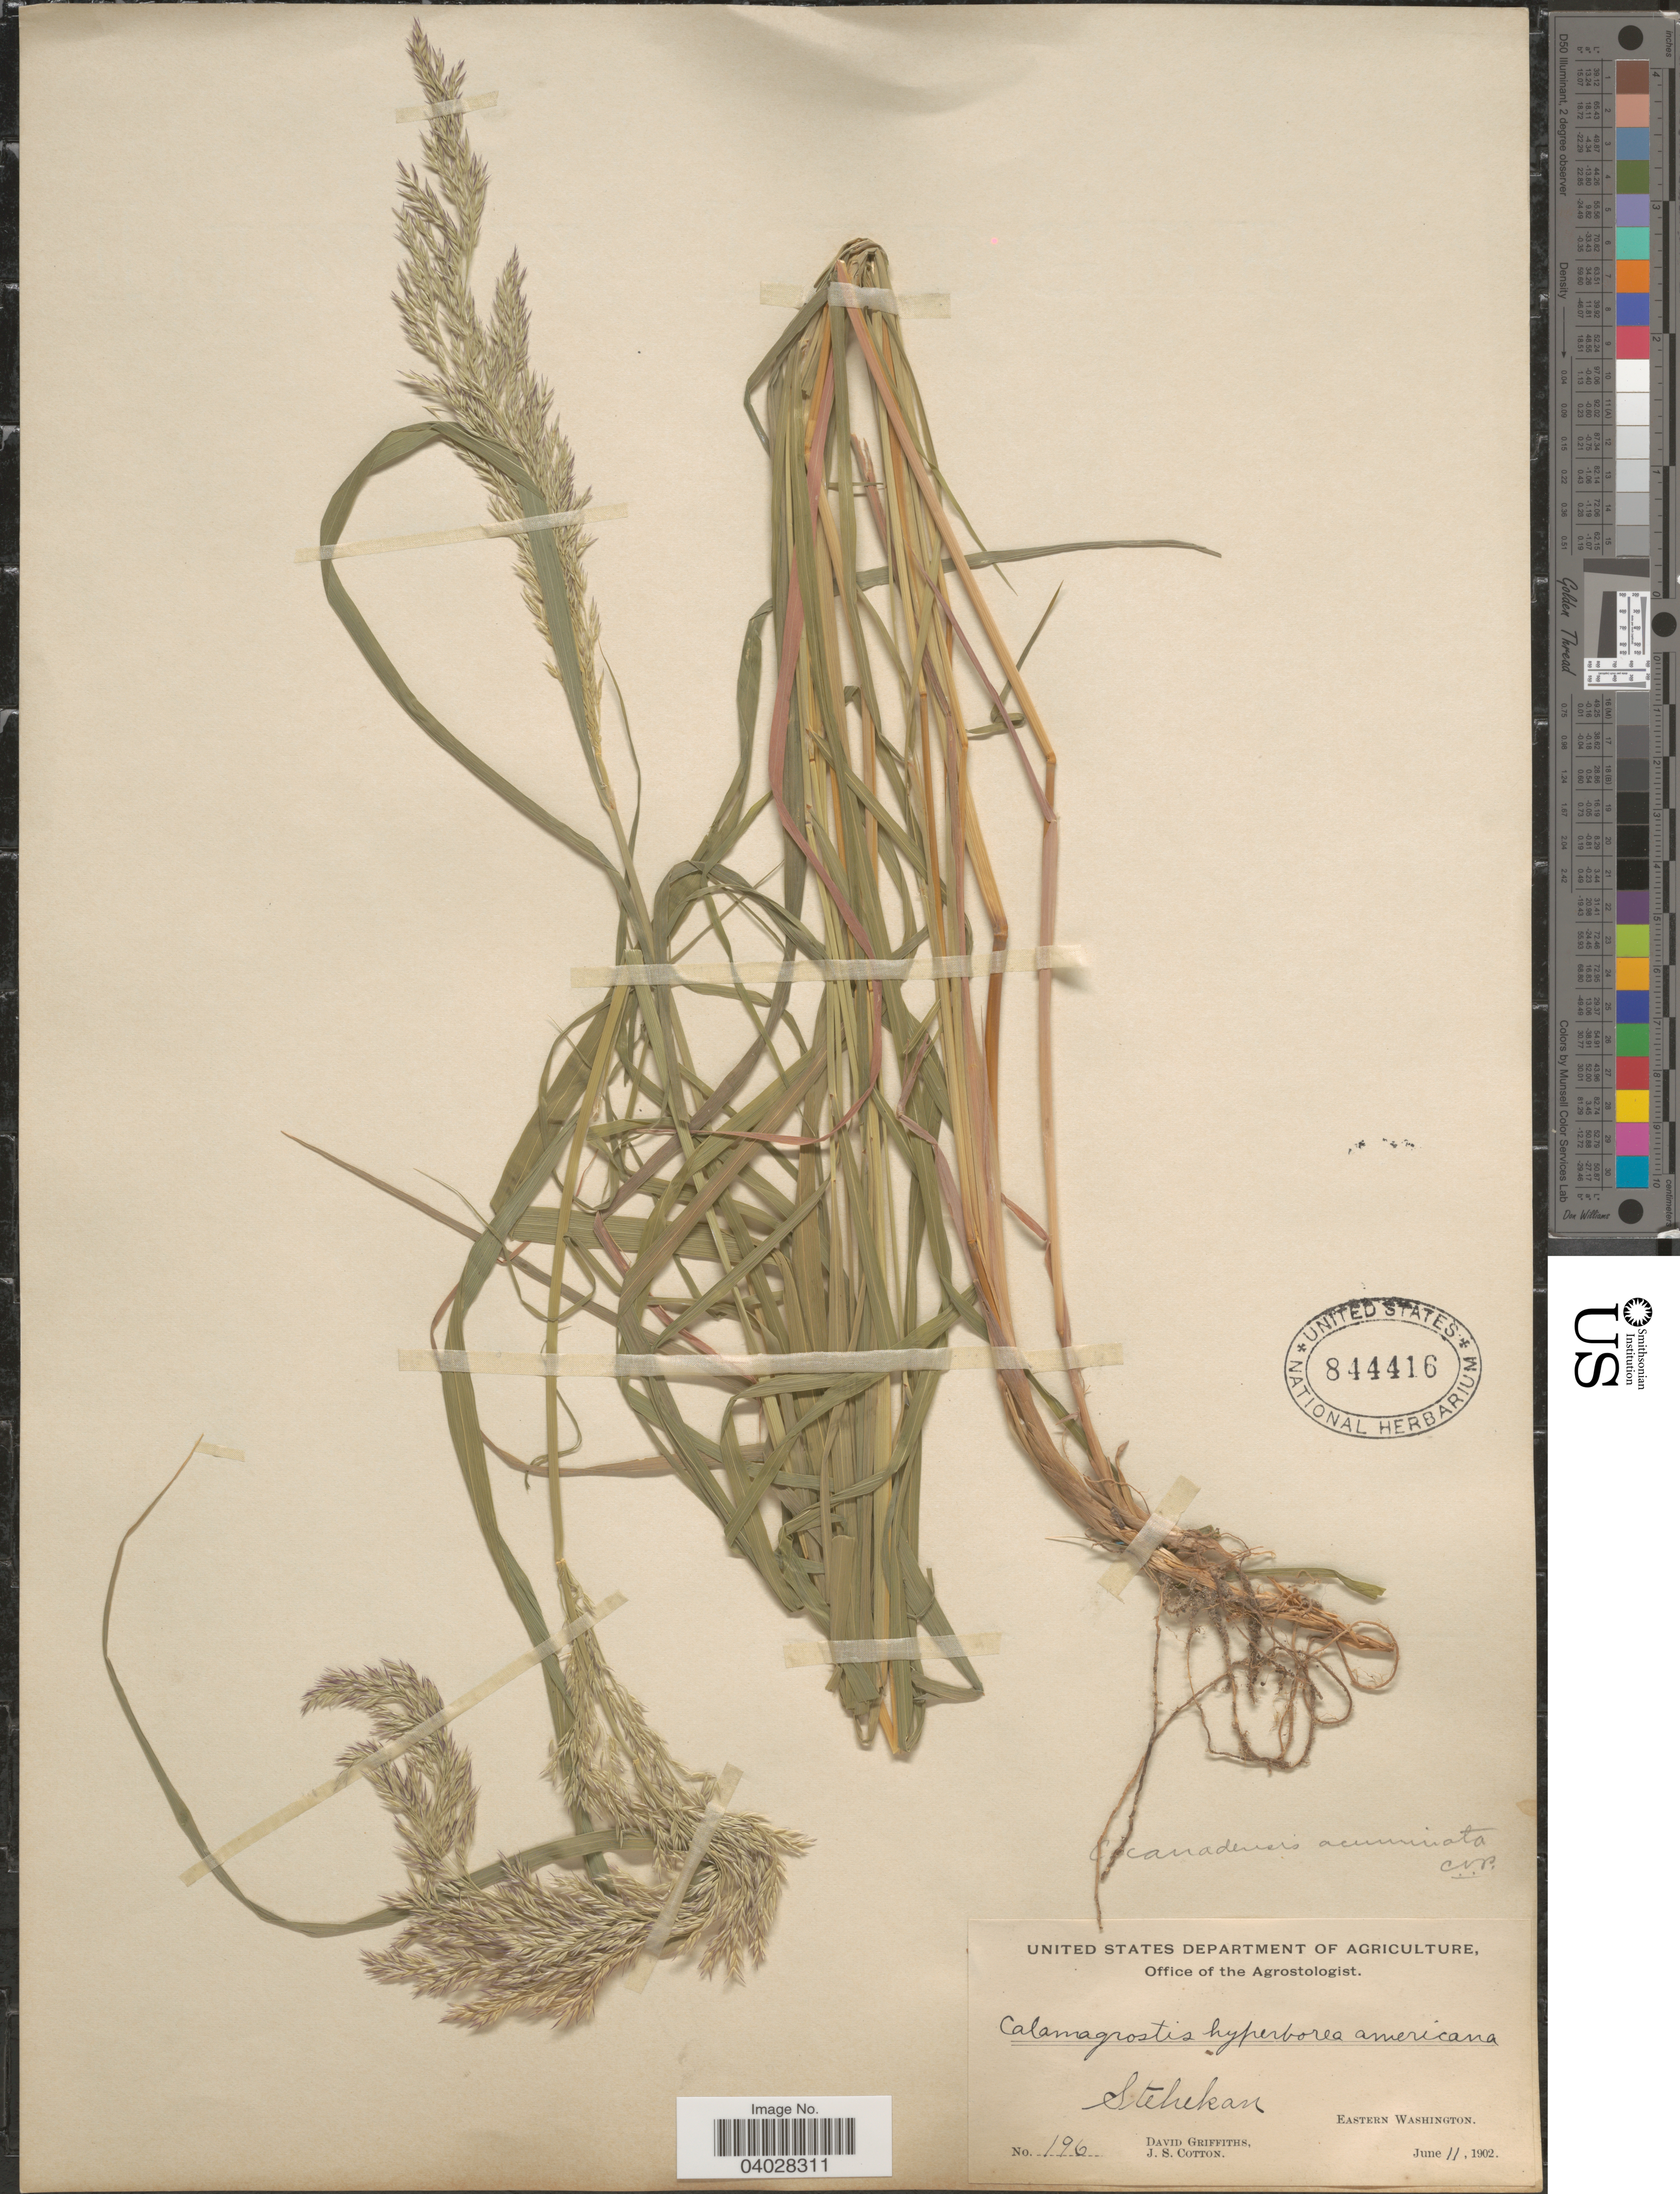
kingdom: Plantae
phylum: Tracheophyta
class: Liliopsida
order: Poales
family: Poaceae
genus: Calamagrostis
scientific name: Calamagrostis canadensis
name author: (Michx.) P. Beauv.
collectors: D. Griffiths & J. S. Cotton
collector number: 196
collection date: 1902-06-11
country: United States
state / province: Washington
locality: Stehekan. Eastern Washington.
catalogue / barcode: US 844416